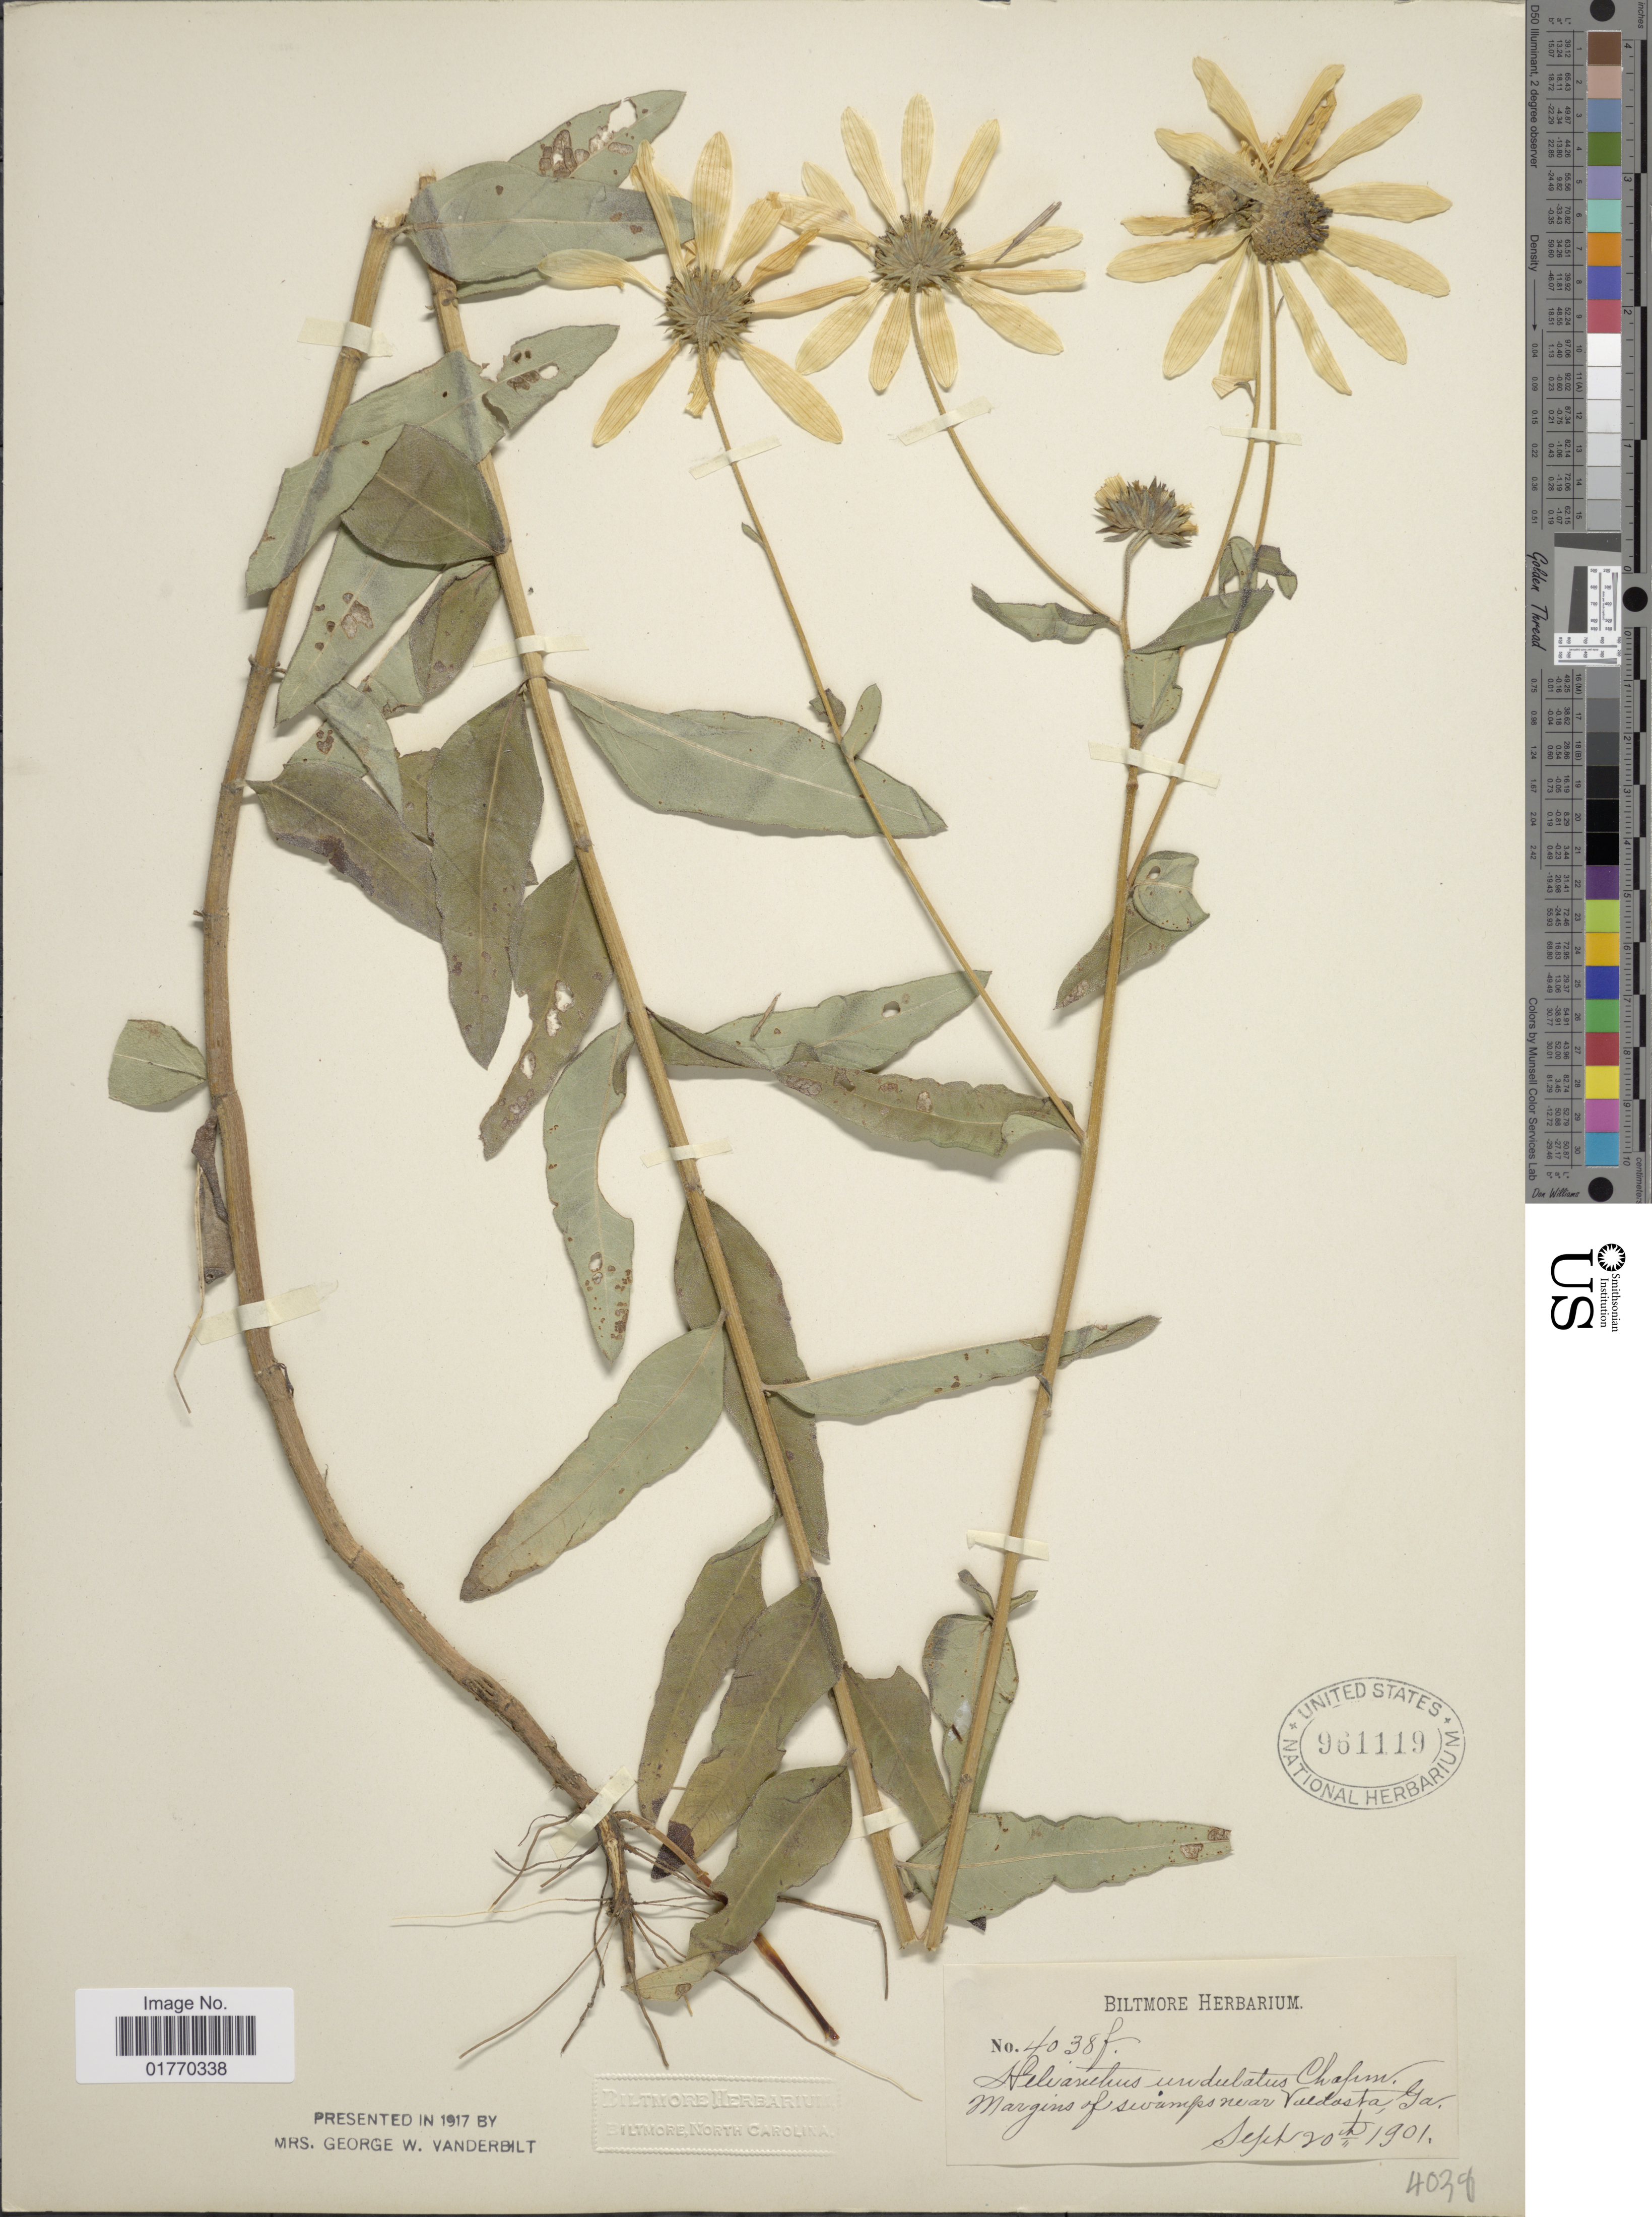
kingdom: Plantae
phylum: Tracheophyta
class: Magnoliopsida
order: Asterales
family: Asteraceae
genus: Helianthus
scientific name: Helianthus floridanus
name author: A. Gray ex Chapm.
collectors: ex herb. Biltmore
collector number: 4038f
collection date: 1901-09-20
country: United States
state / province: Georgia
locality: Margins of swamps near Valdasta, Ga.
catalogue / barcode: US 961119